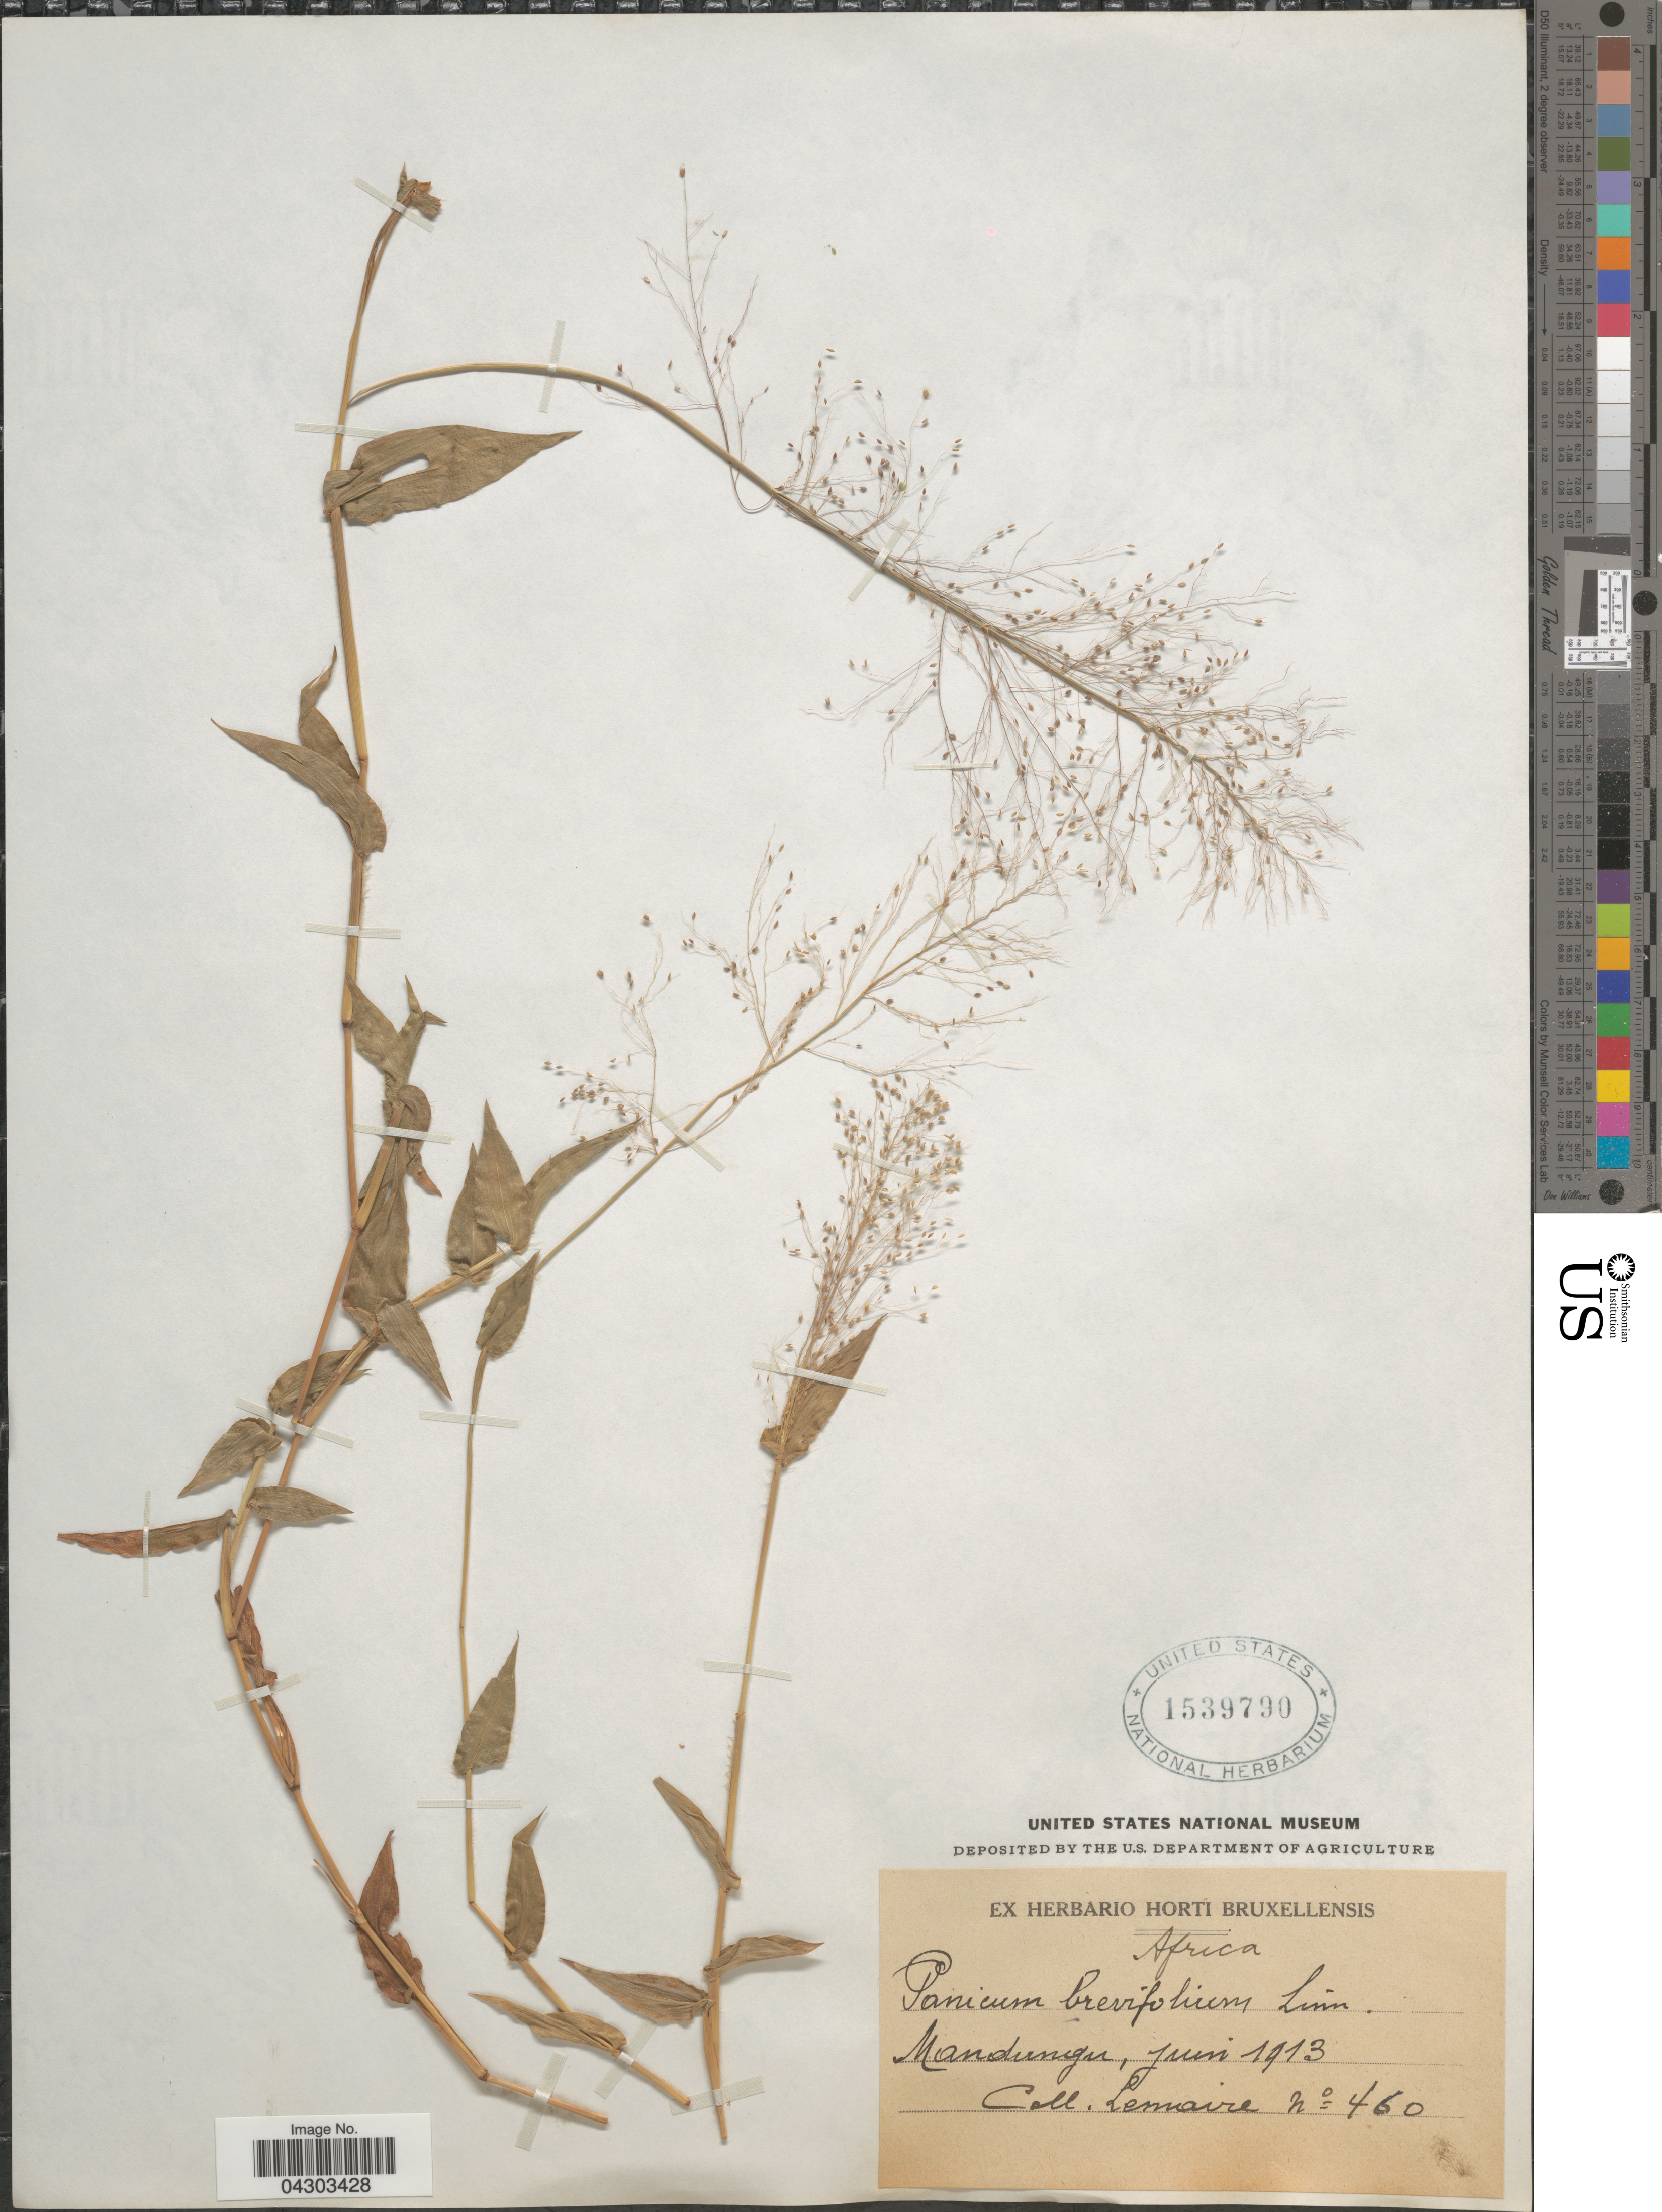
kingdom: Plantae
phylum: Tracheophyta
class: Liliopsida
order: Poales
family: Poaceae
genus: Panicum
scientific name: Panicum brevifolium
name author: L.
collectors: Lemaire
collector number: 460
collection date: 1913-06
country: Congo, Democratic Republic of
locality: Africa. Mandungu.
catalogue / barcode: US 1539790